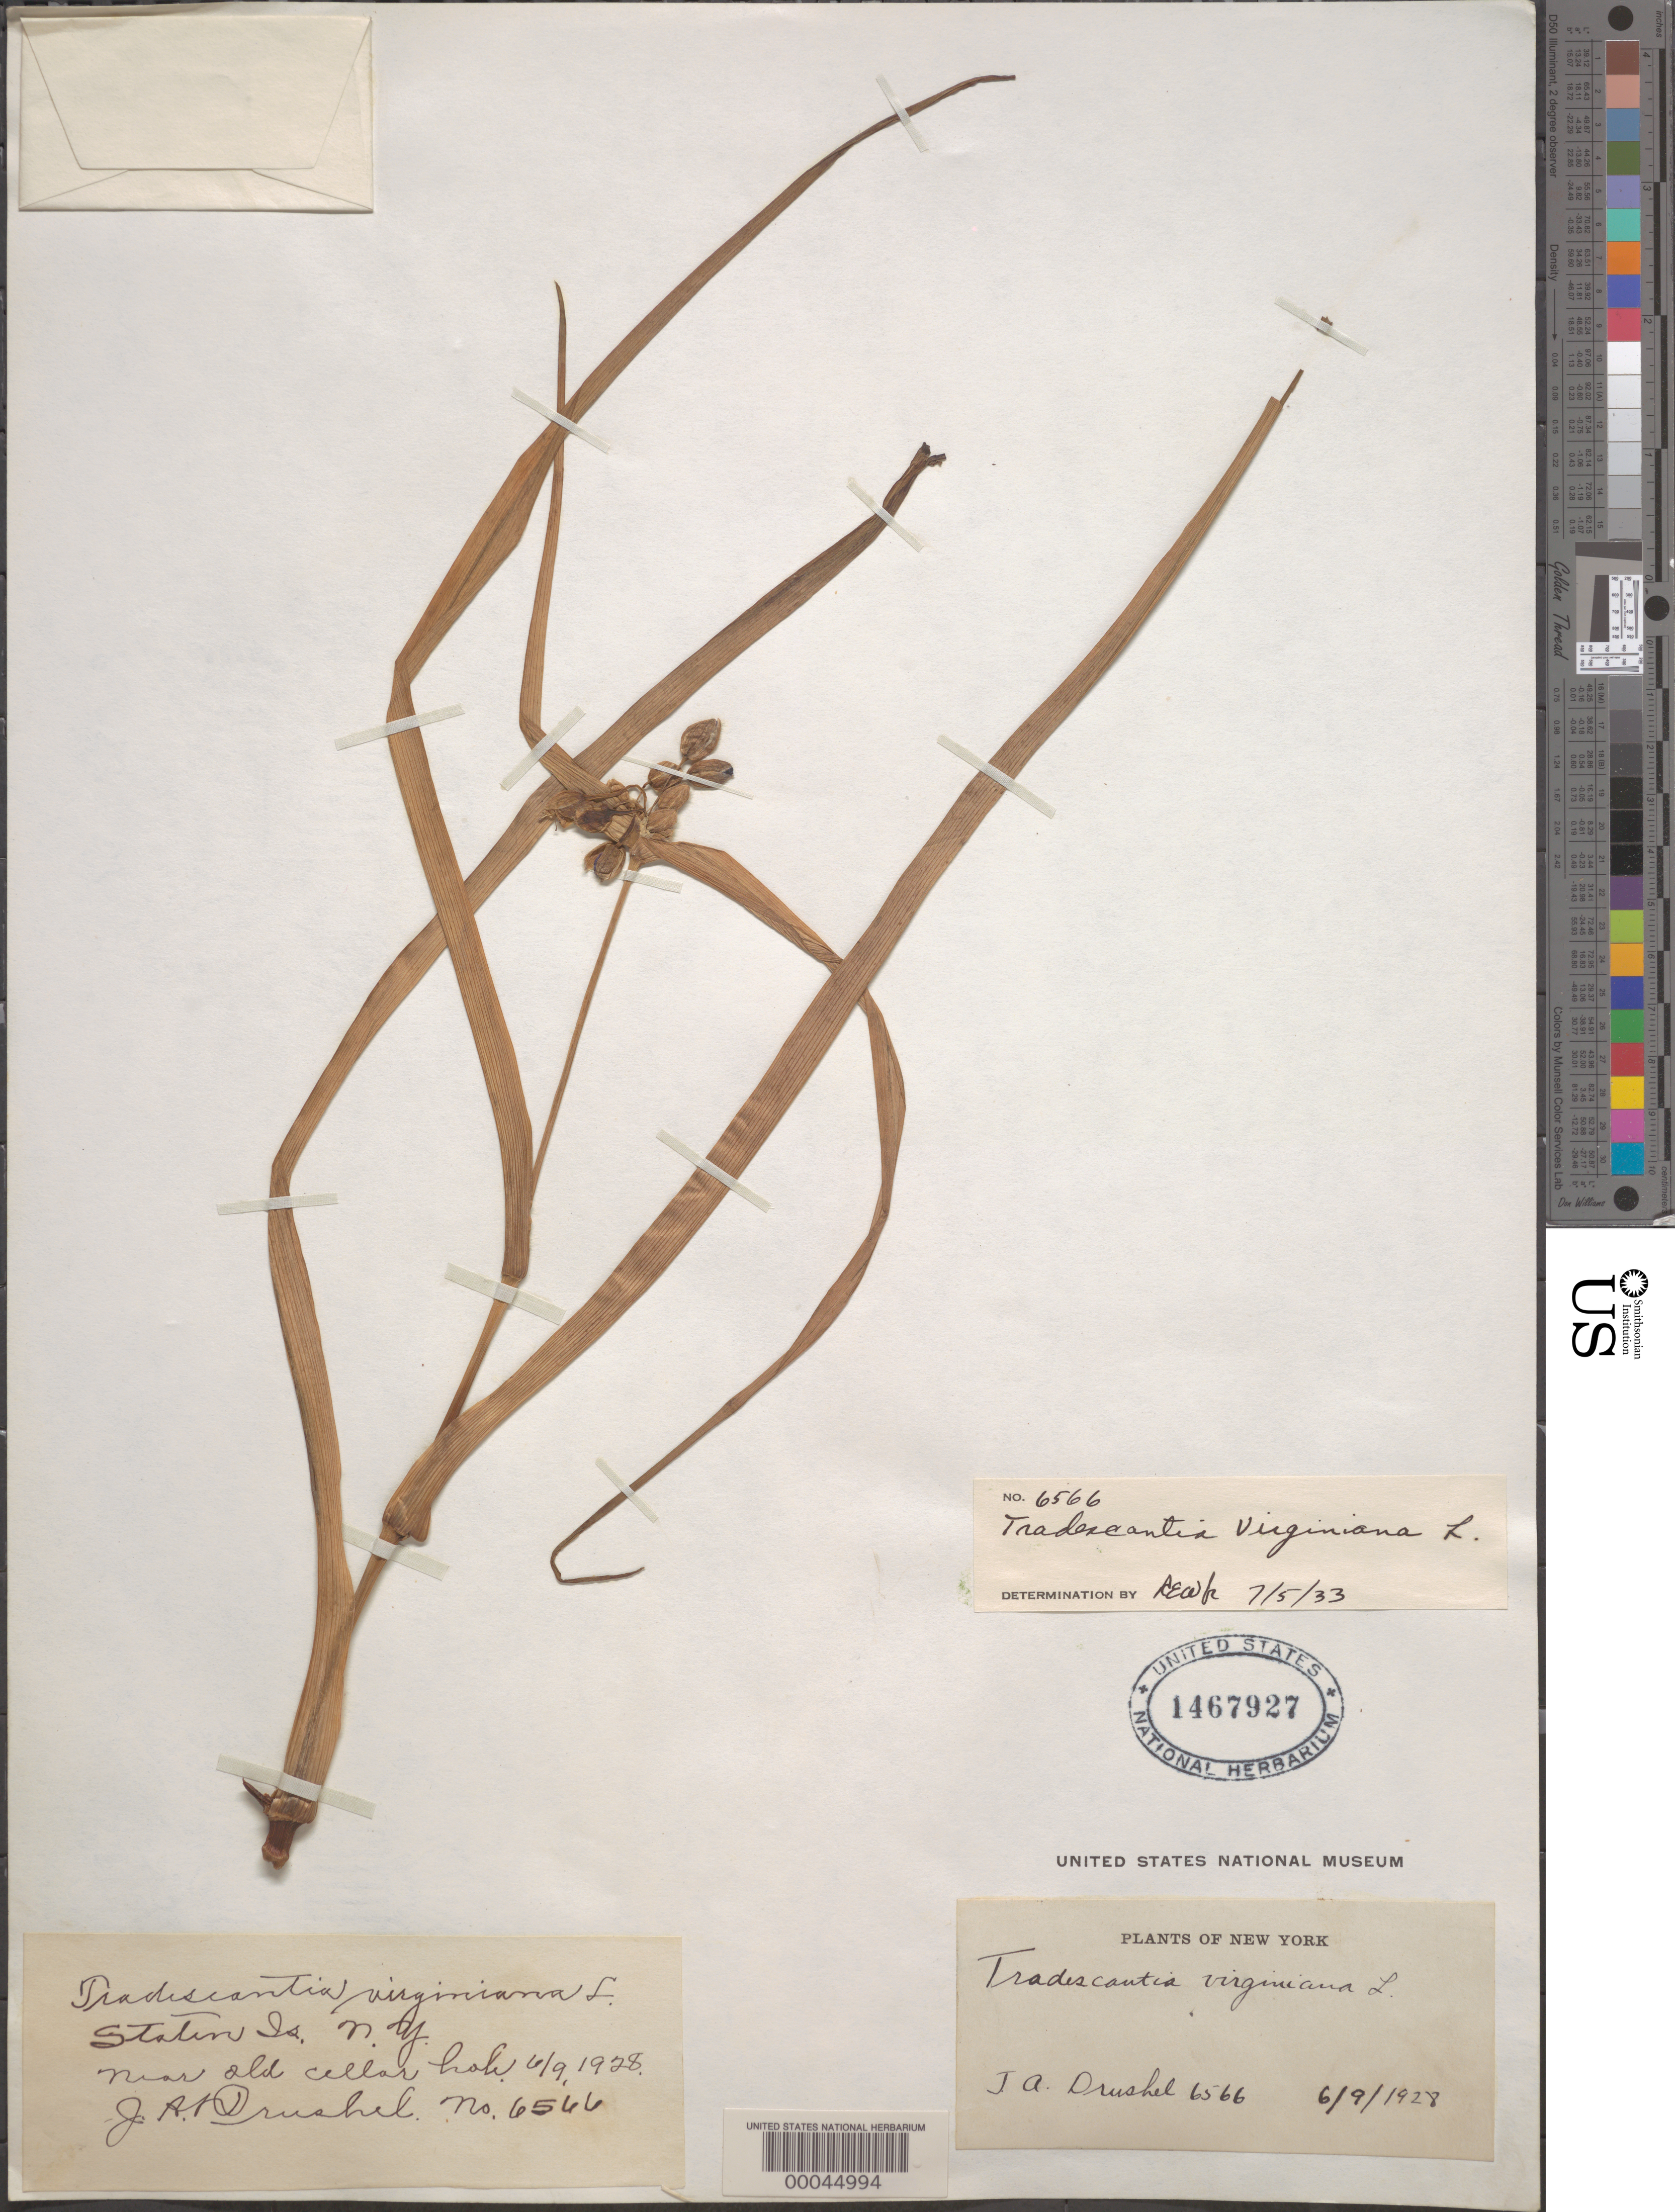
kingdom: Plantae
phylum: Tracheophyta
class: Liliopsida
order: Commelinales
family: Commelinaceae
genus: Tradescantia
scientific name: Tradescantia virginiana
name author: L.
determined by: Woodward, R. E.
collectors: J. A. Drushel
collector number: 6566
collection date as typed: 09 Jun 1928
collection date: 1928-06-09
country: United States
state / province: New York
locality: Stanton island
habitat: Old cellar hole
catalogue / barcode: US 1467927